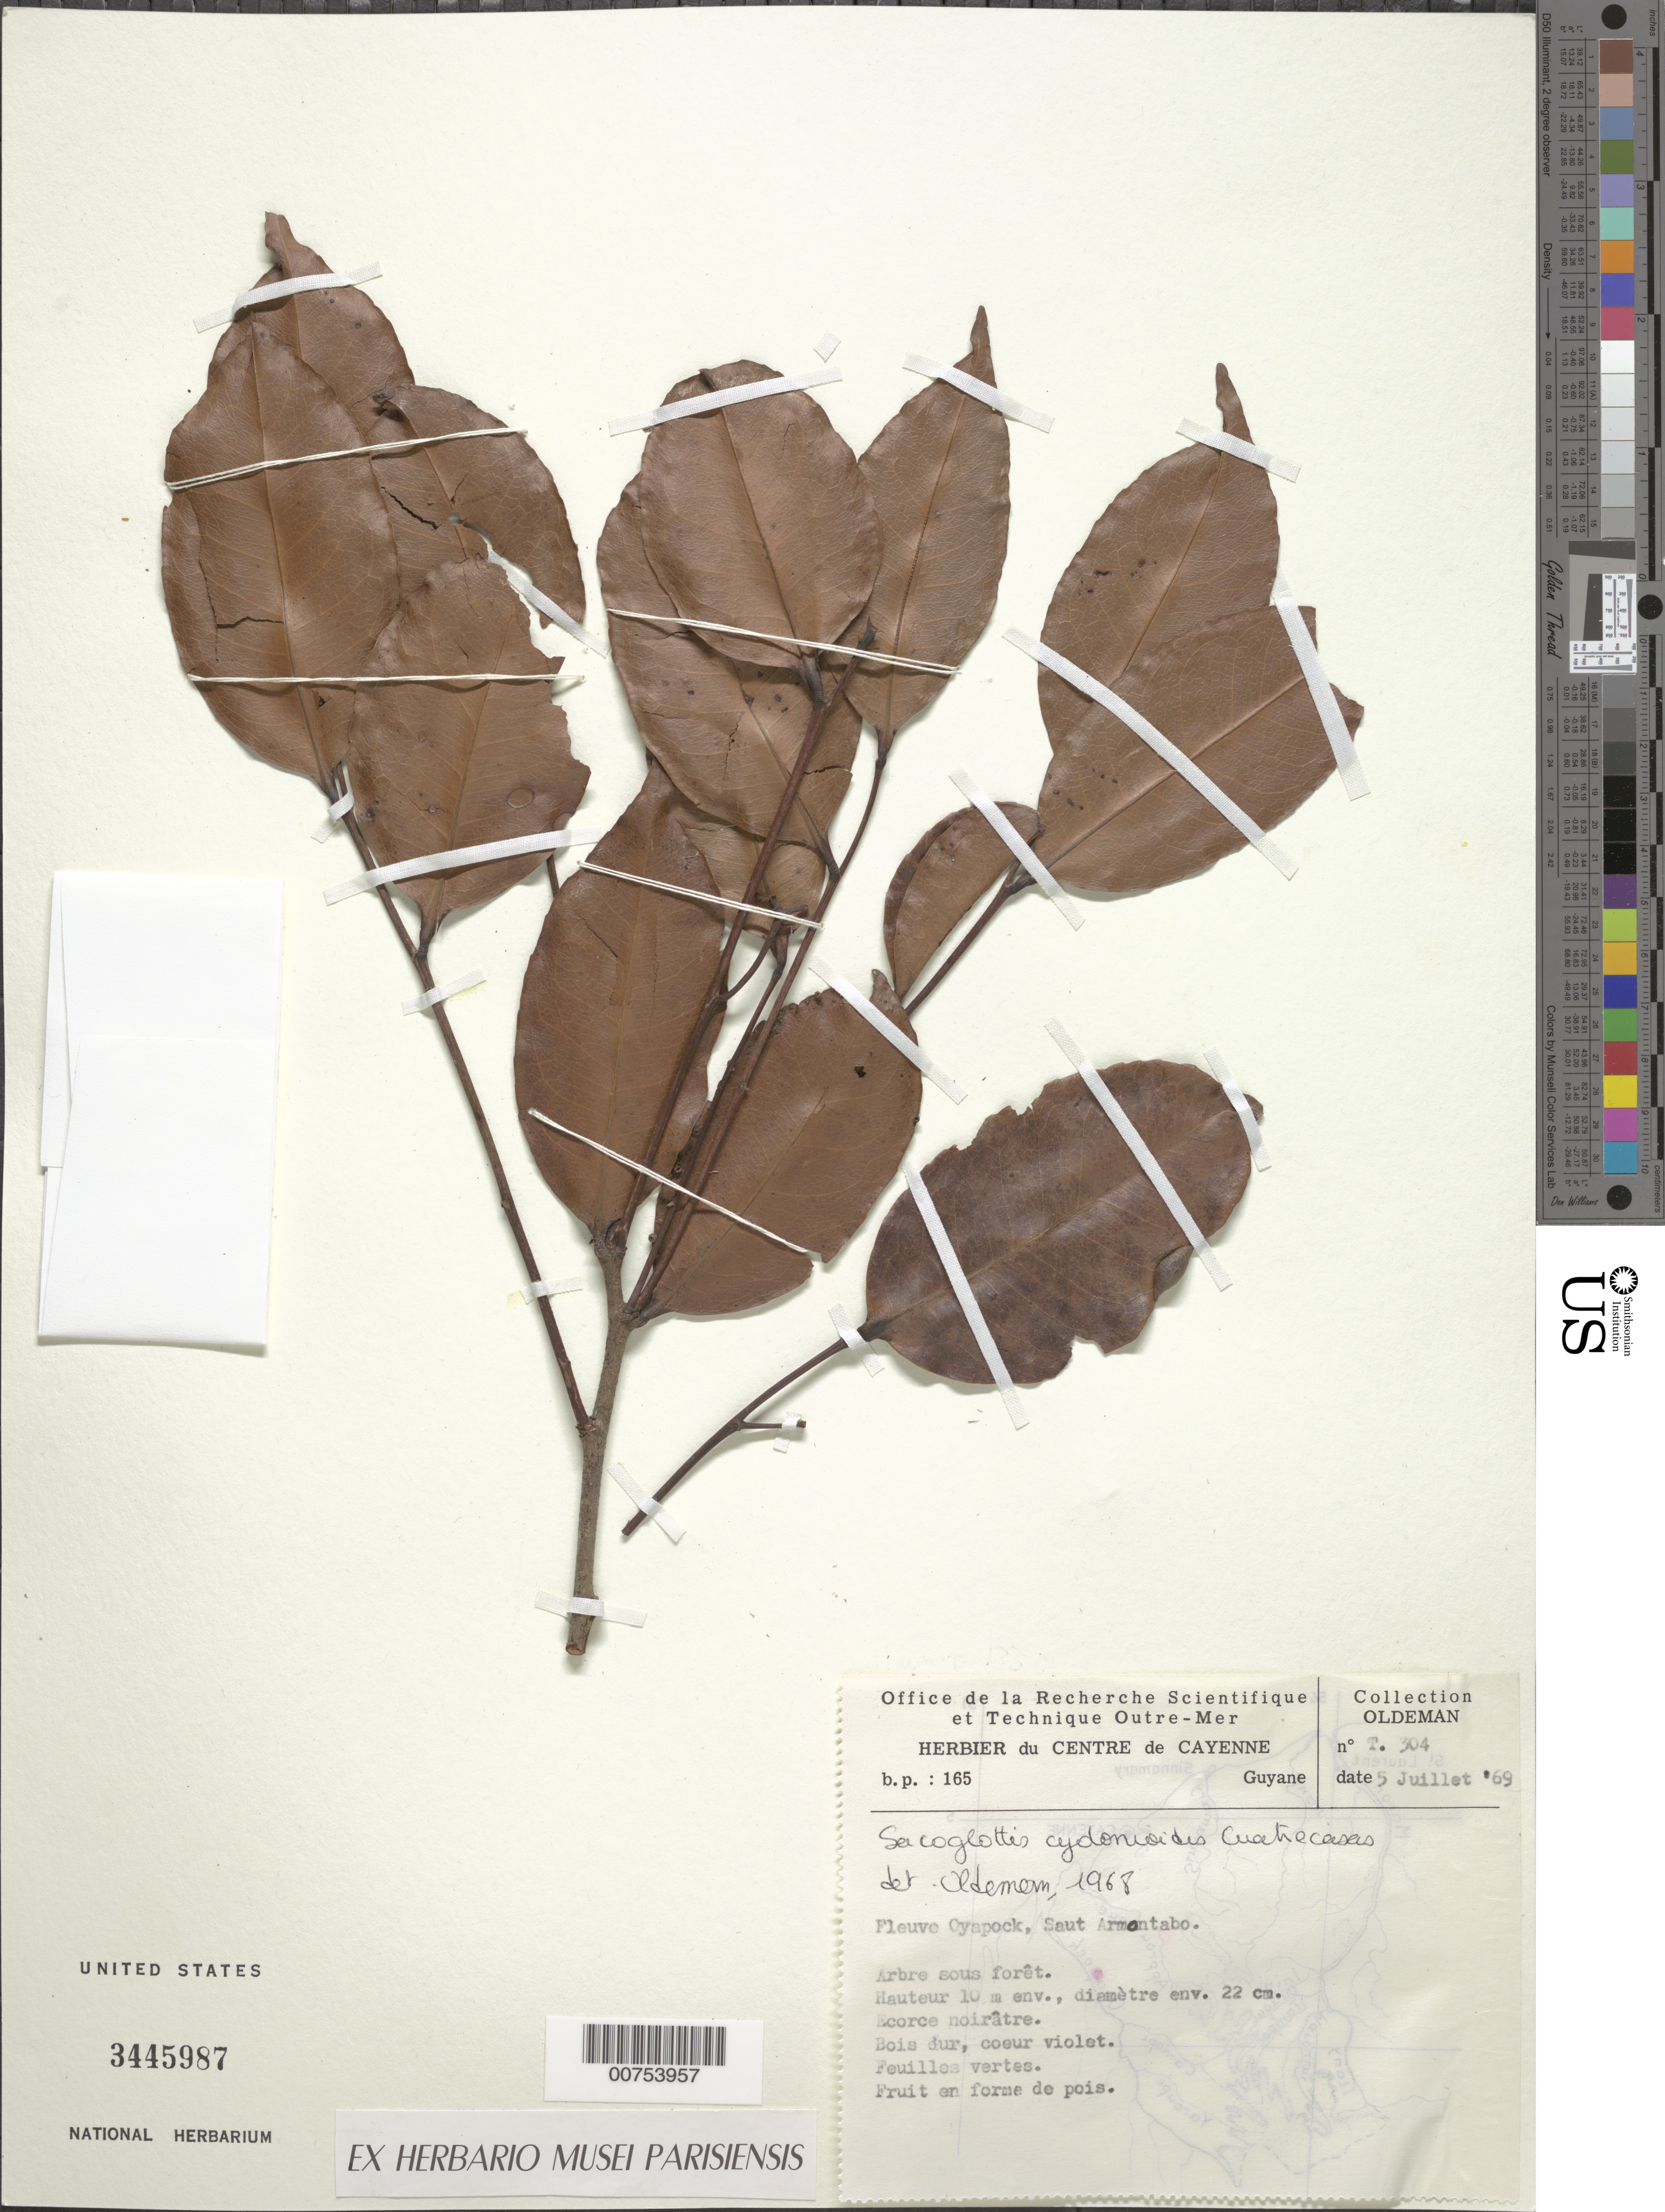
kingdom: Plantae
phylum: Tracheophyta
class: Magnoliopsida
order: Malpighiales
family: Humiriaceae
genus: Sacoglottis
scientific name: Sacoglottis cydonioides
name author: Cuatrec.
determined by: Oldeman, R. A. A.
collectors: R. Oldeman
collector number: T 304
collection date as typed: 5-Jul-69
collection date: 1969-07-05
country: French Guiana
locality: Fleuve Oyapock, Saut Armontabo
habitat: Forest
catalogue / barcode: US 3445987